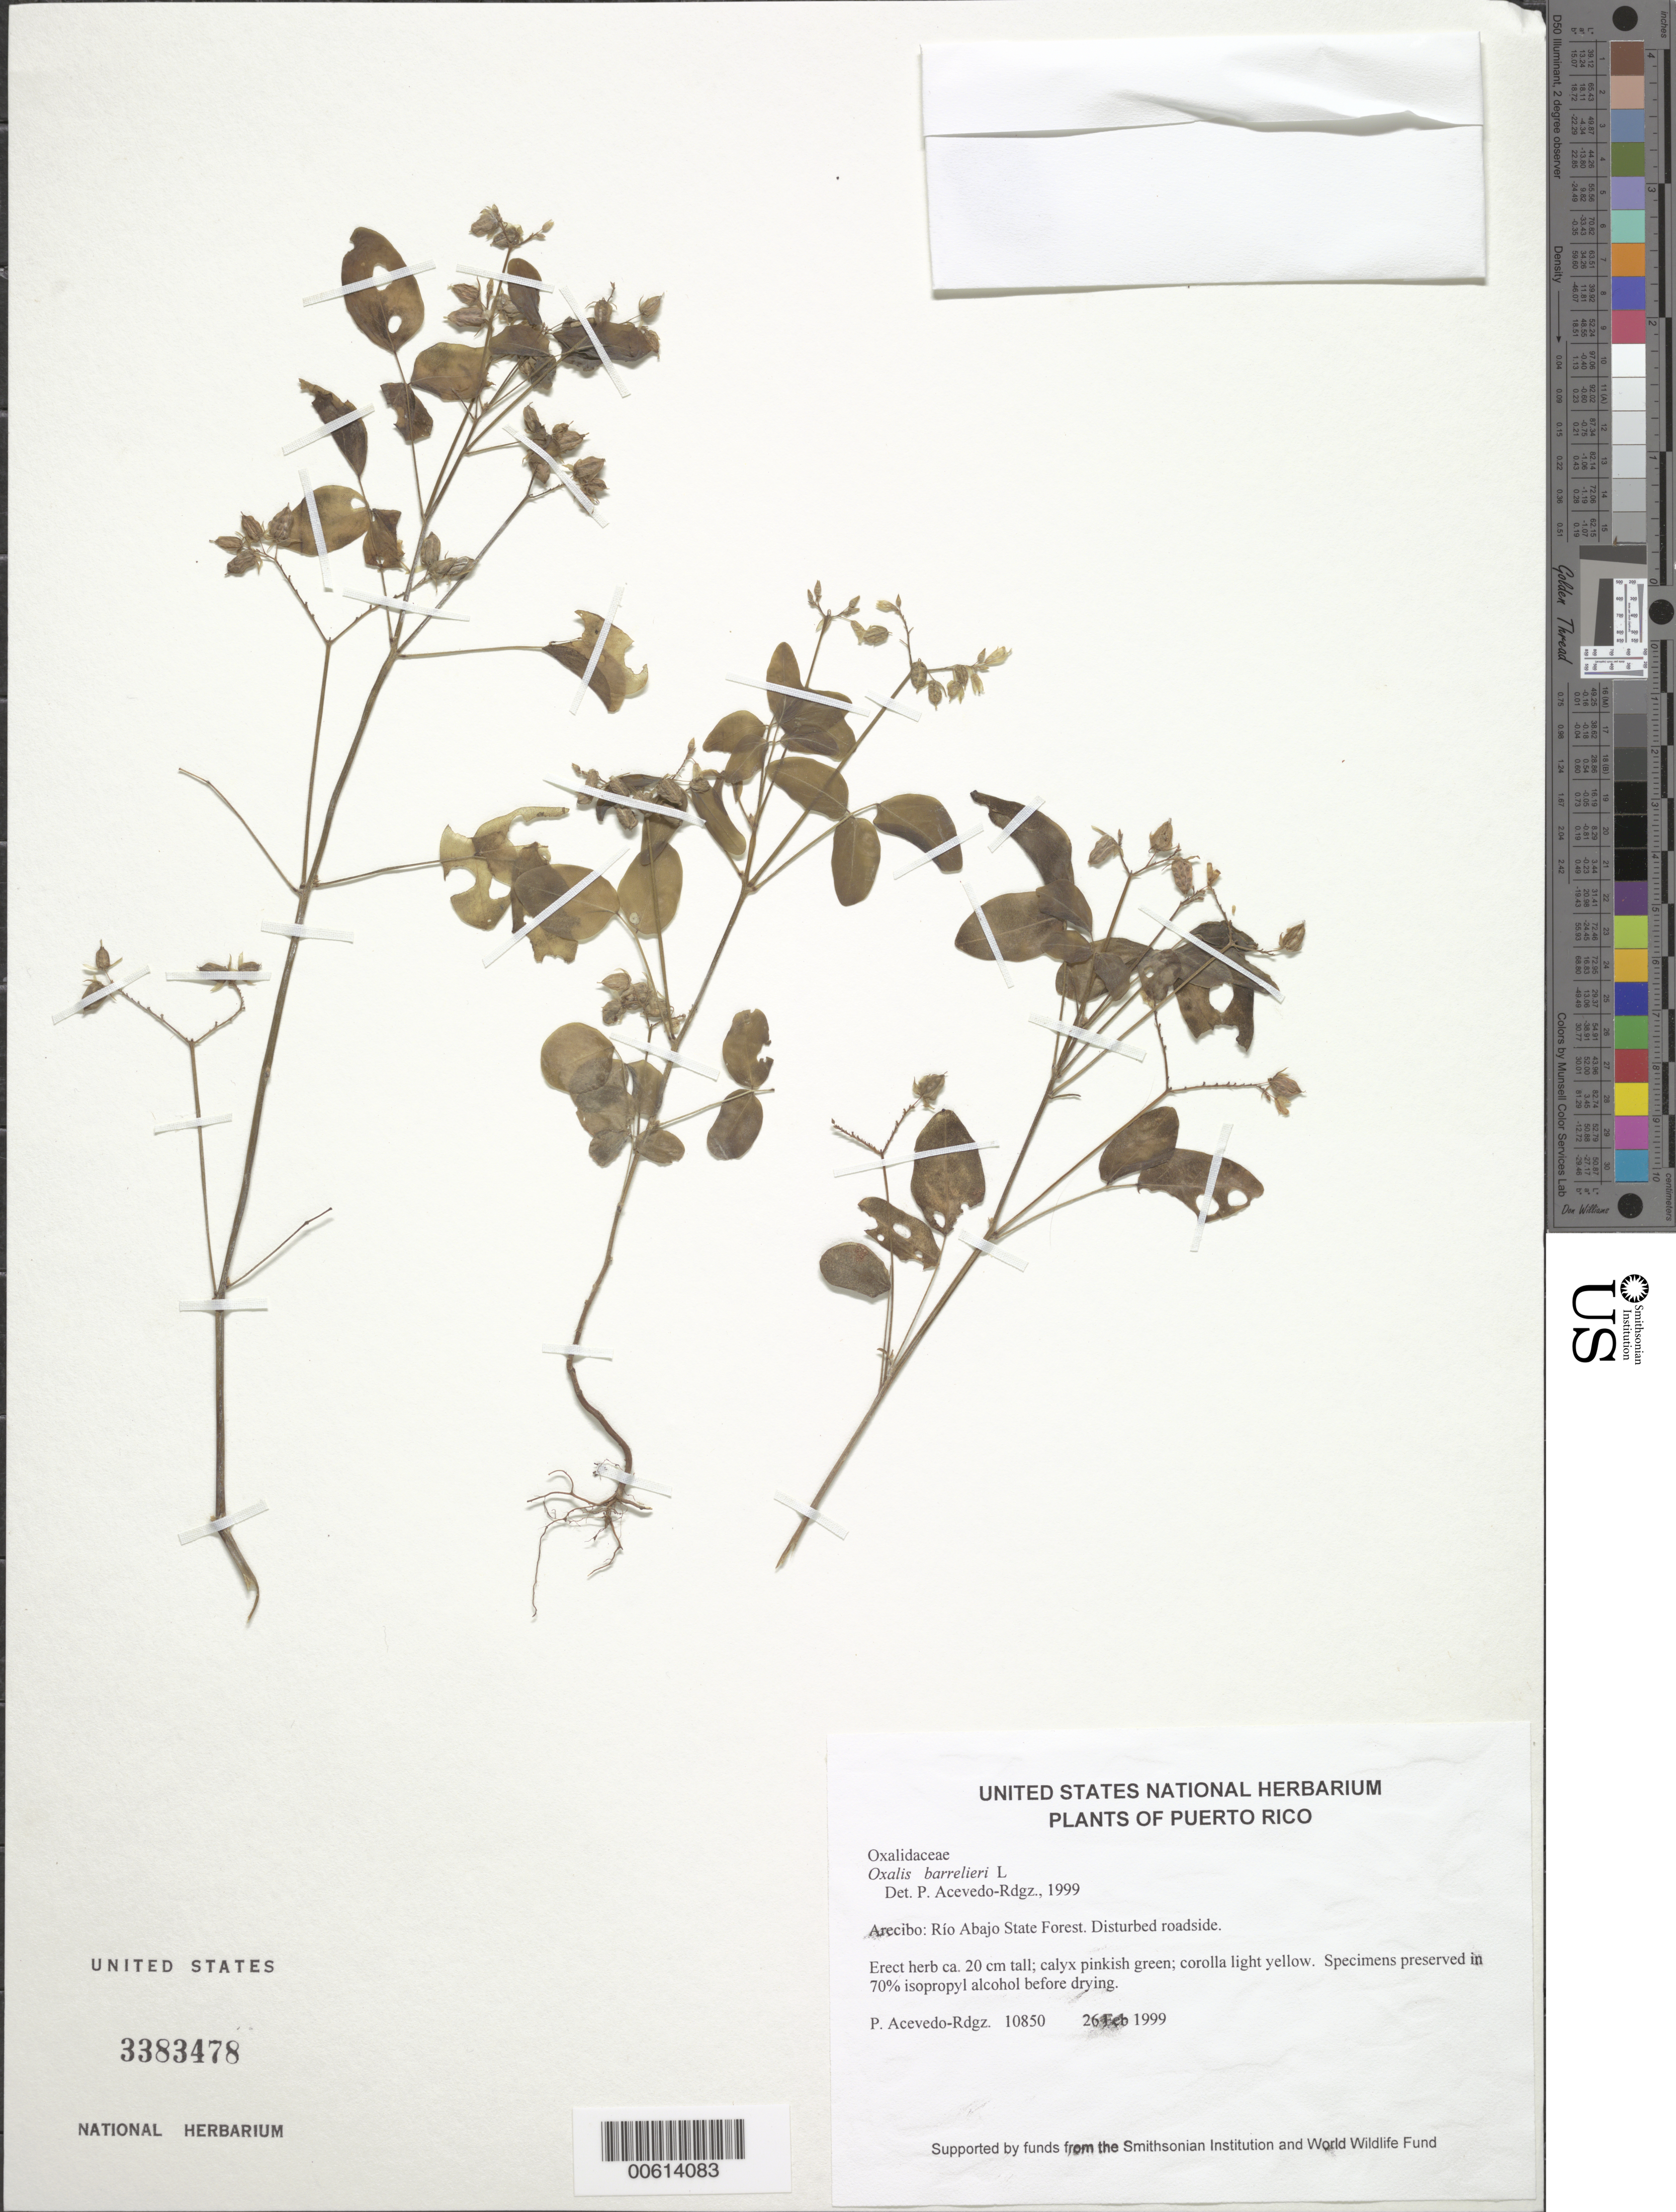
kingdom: Plantae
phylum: Tracheophyta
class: Magnoliopsida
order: Oxalidales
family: Oxalidaceae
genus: Oxalis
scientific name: Oxalis barrelieri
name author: L.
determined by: Acevedo-Rodríguez, P., (BOT), Smithsonian Institution - National Museum of Natural History (UNITED STATES)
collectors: P. Acevedo-Rodr.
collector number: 10850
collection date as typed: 26 Feb 1999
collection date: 1999-02-26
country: Puerto Rico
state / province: Arecibo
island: Puerto Rico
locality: Arecibo; Río Abajo State Forest.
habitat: Disturbed roadside.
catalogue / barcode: US 3383478